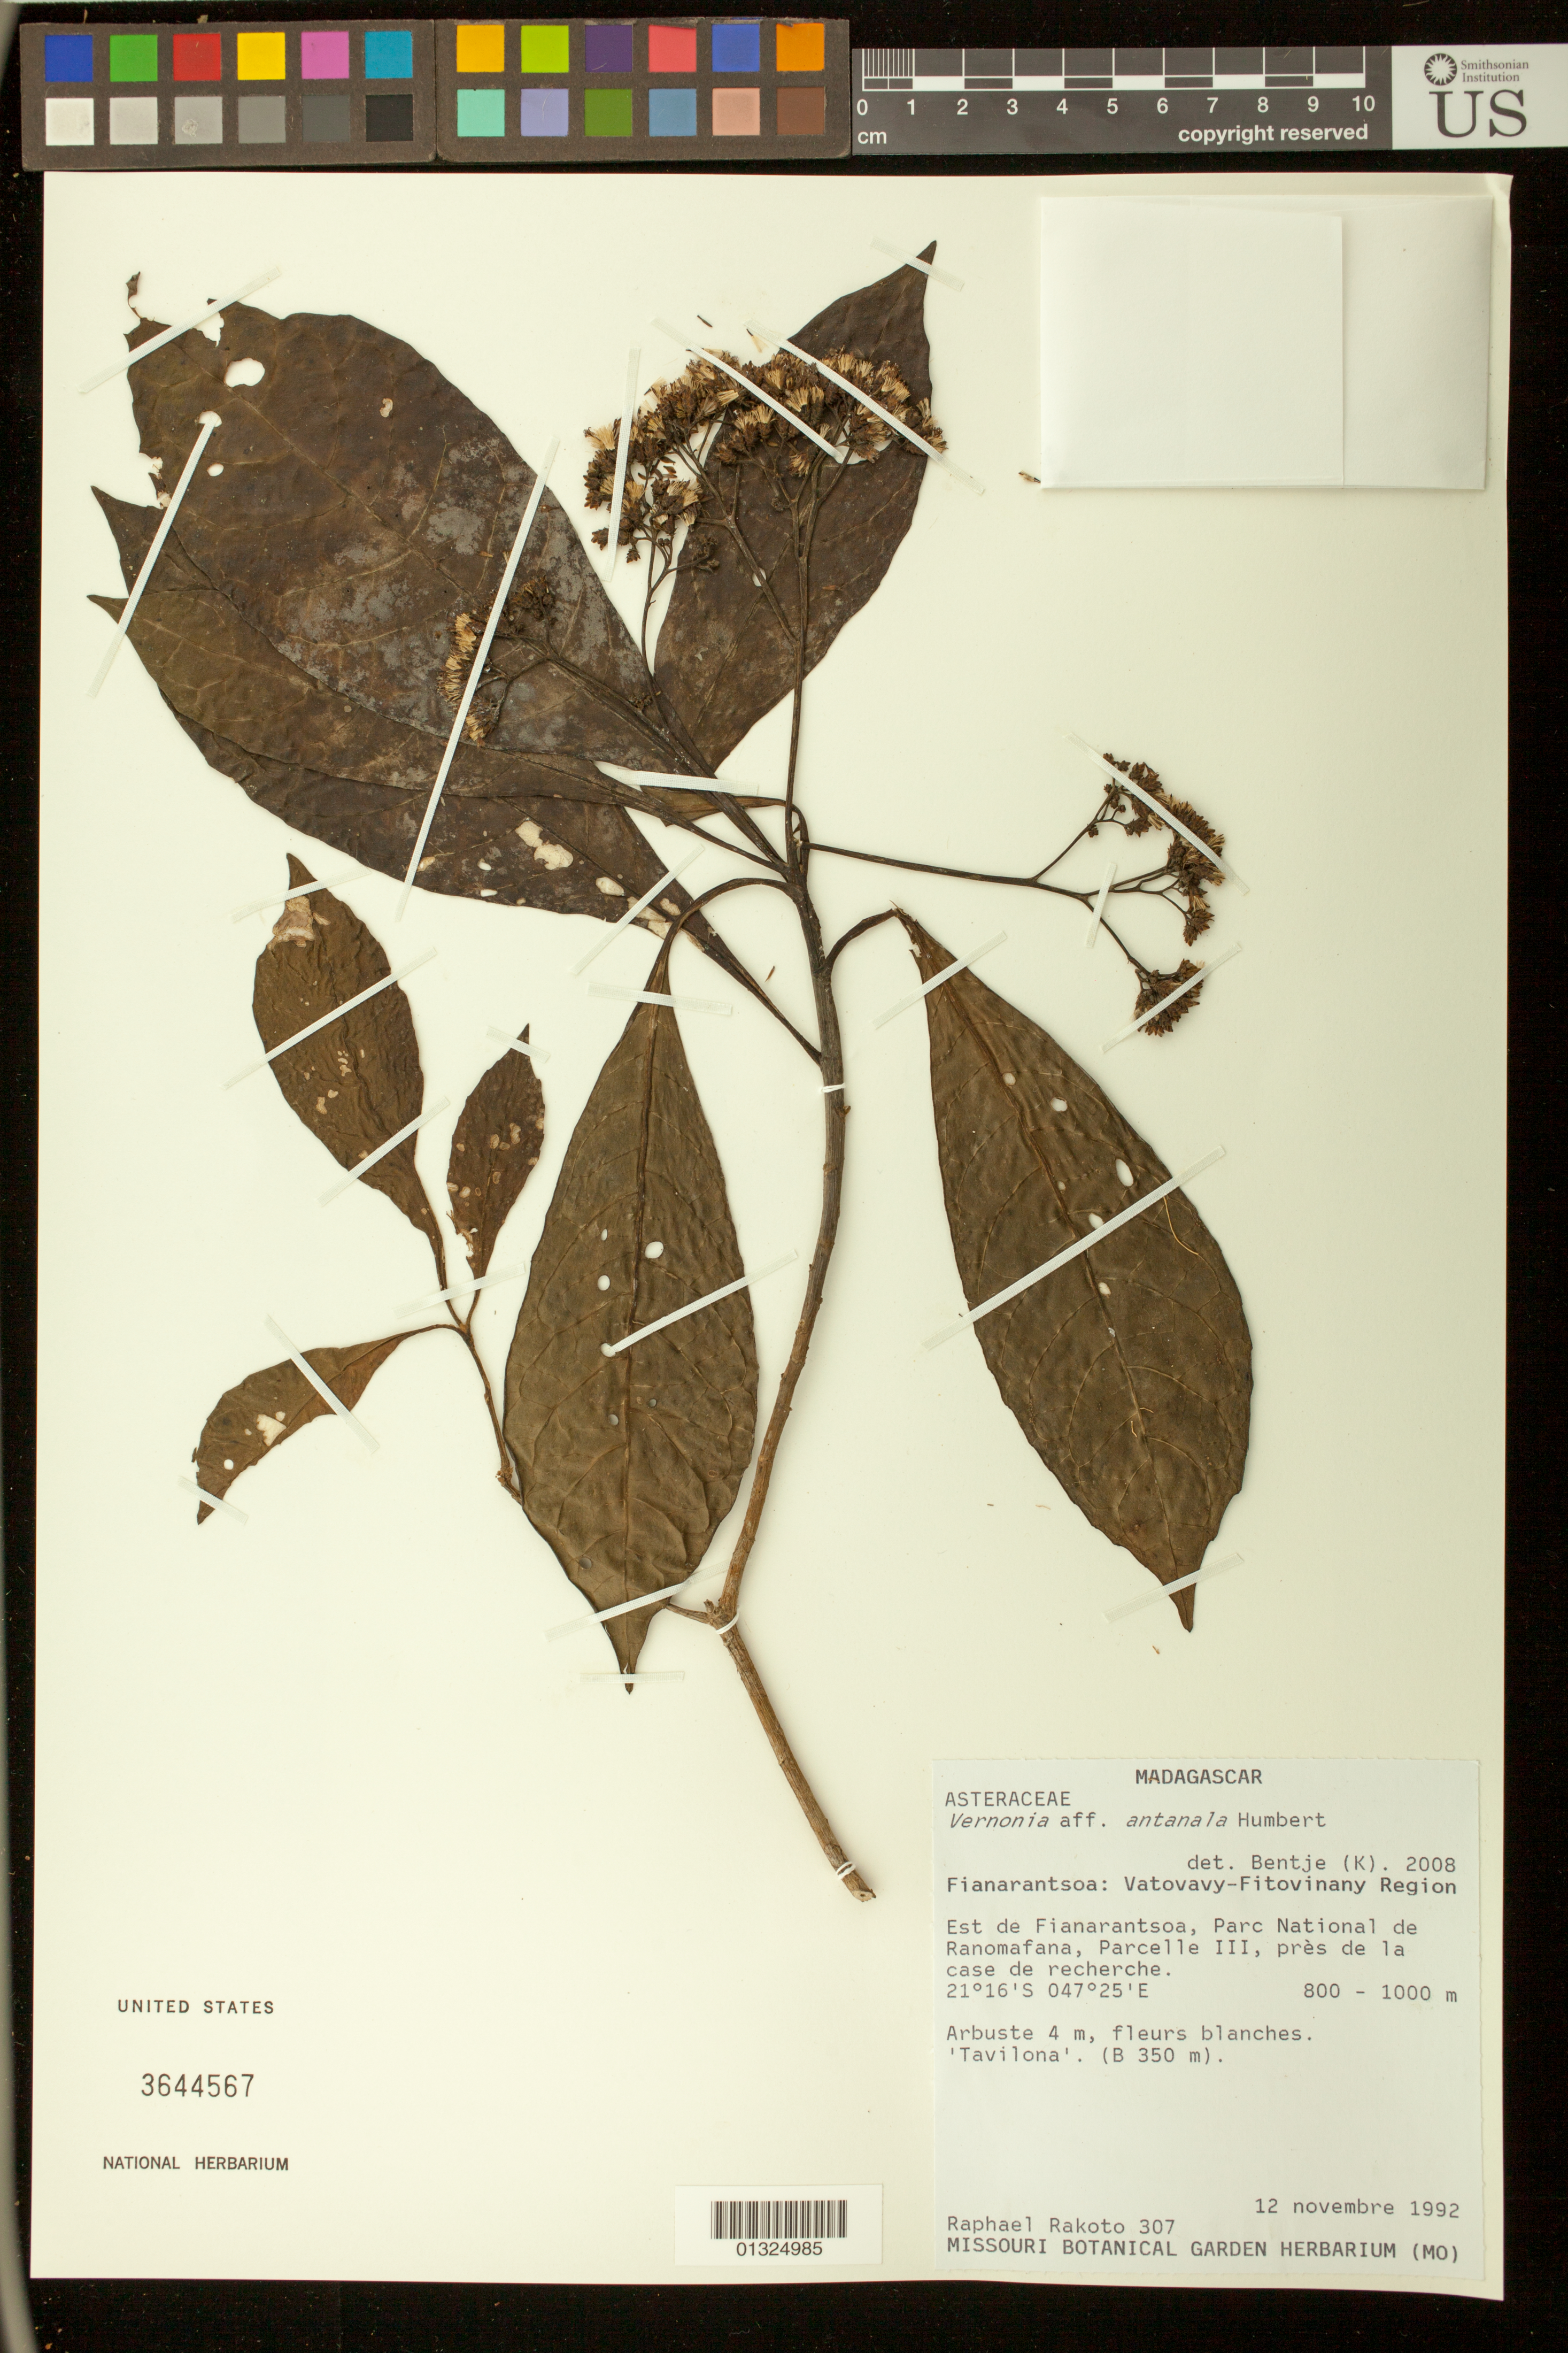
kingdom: Plantae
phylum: Tracheophyta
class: Magnoliopsida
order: Asterales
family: Asteraceae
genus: Vernonia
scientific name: Vernonia antanala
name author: Humbert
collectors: R. Rakoto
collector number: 307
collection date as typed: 12 November 1992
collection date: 1992-11-12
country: Madagascar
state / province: Vatovavy Fitovinany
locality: Est de Fianarantsoa, Parc National de Panomafana, Parcelle III, pres de la case de recherche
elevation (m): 800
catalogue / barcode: US 3644567